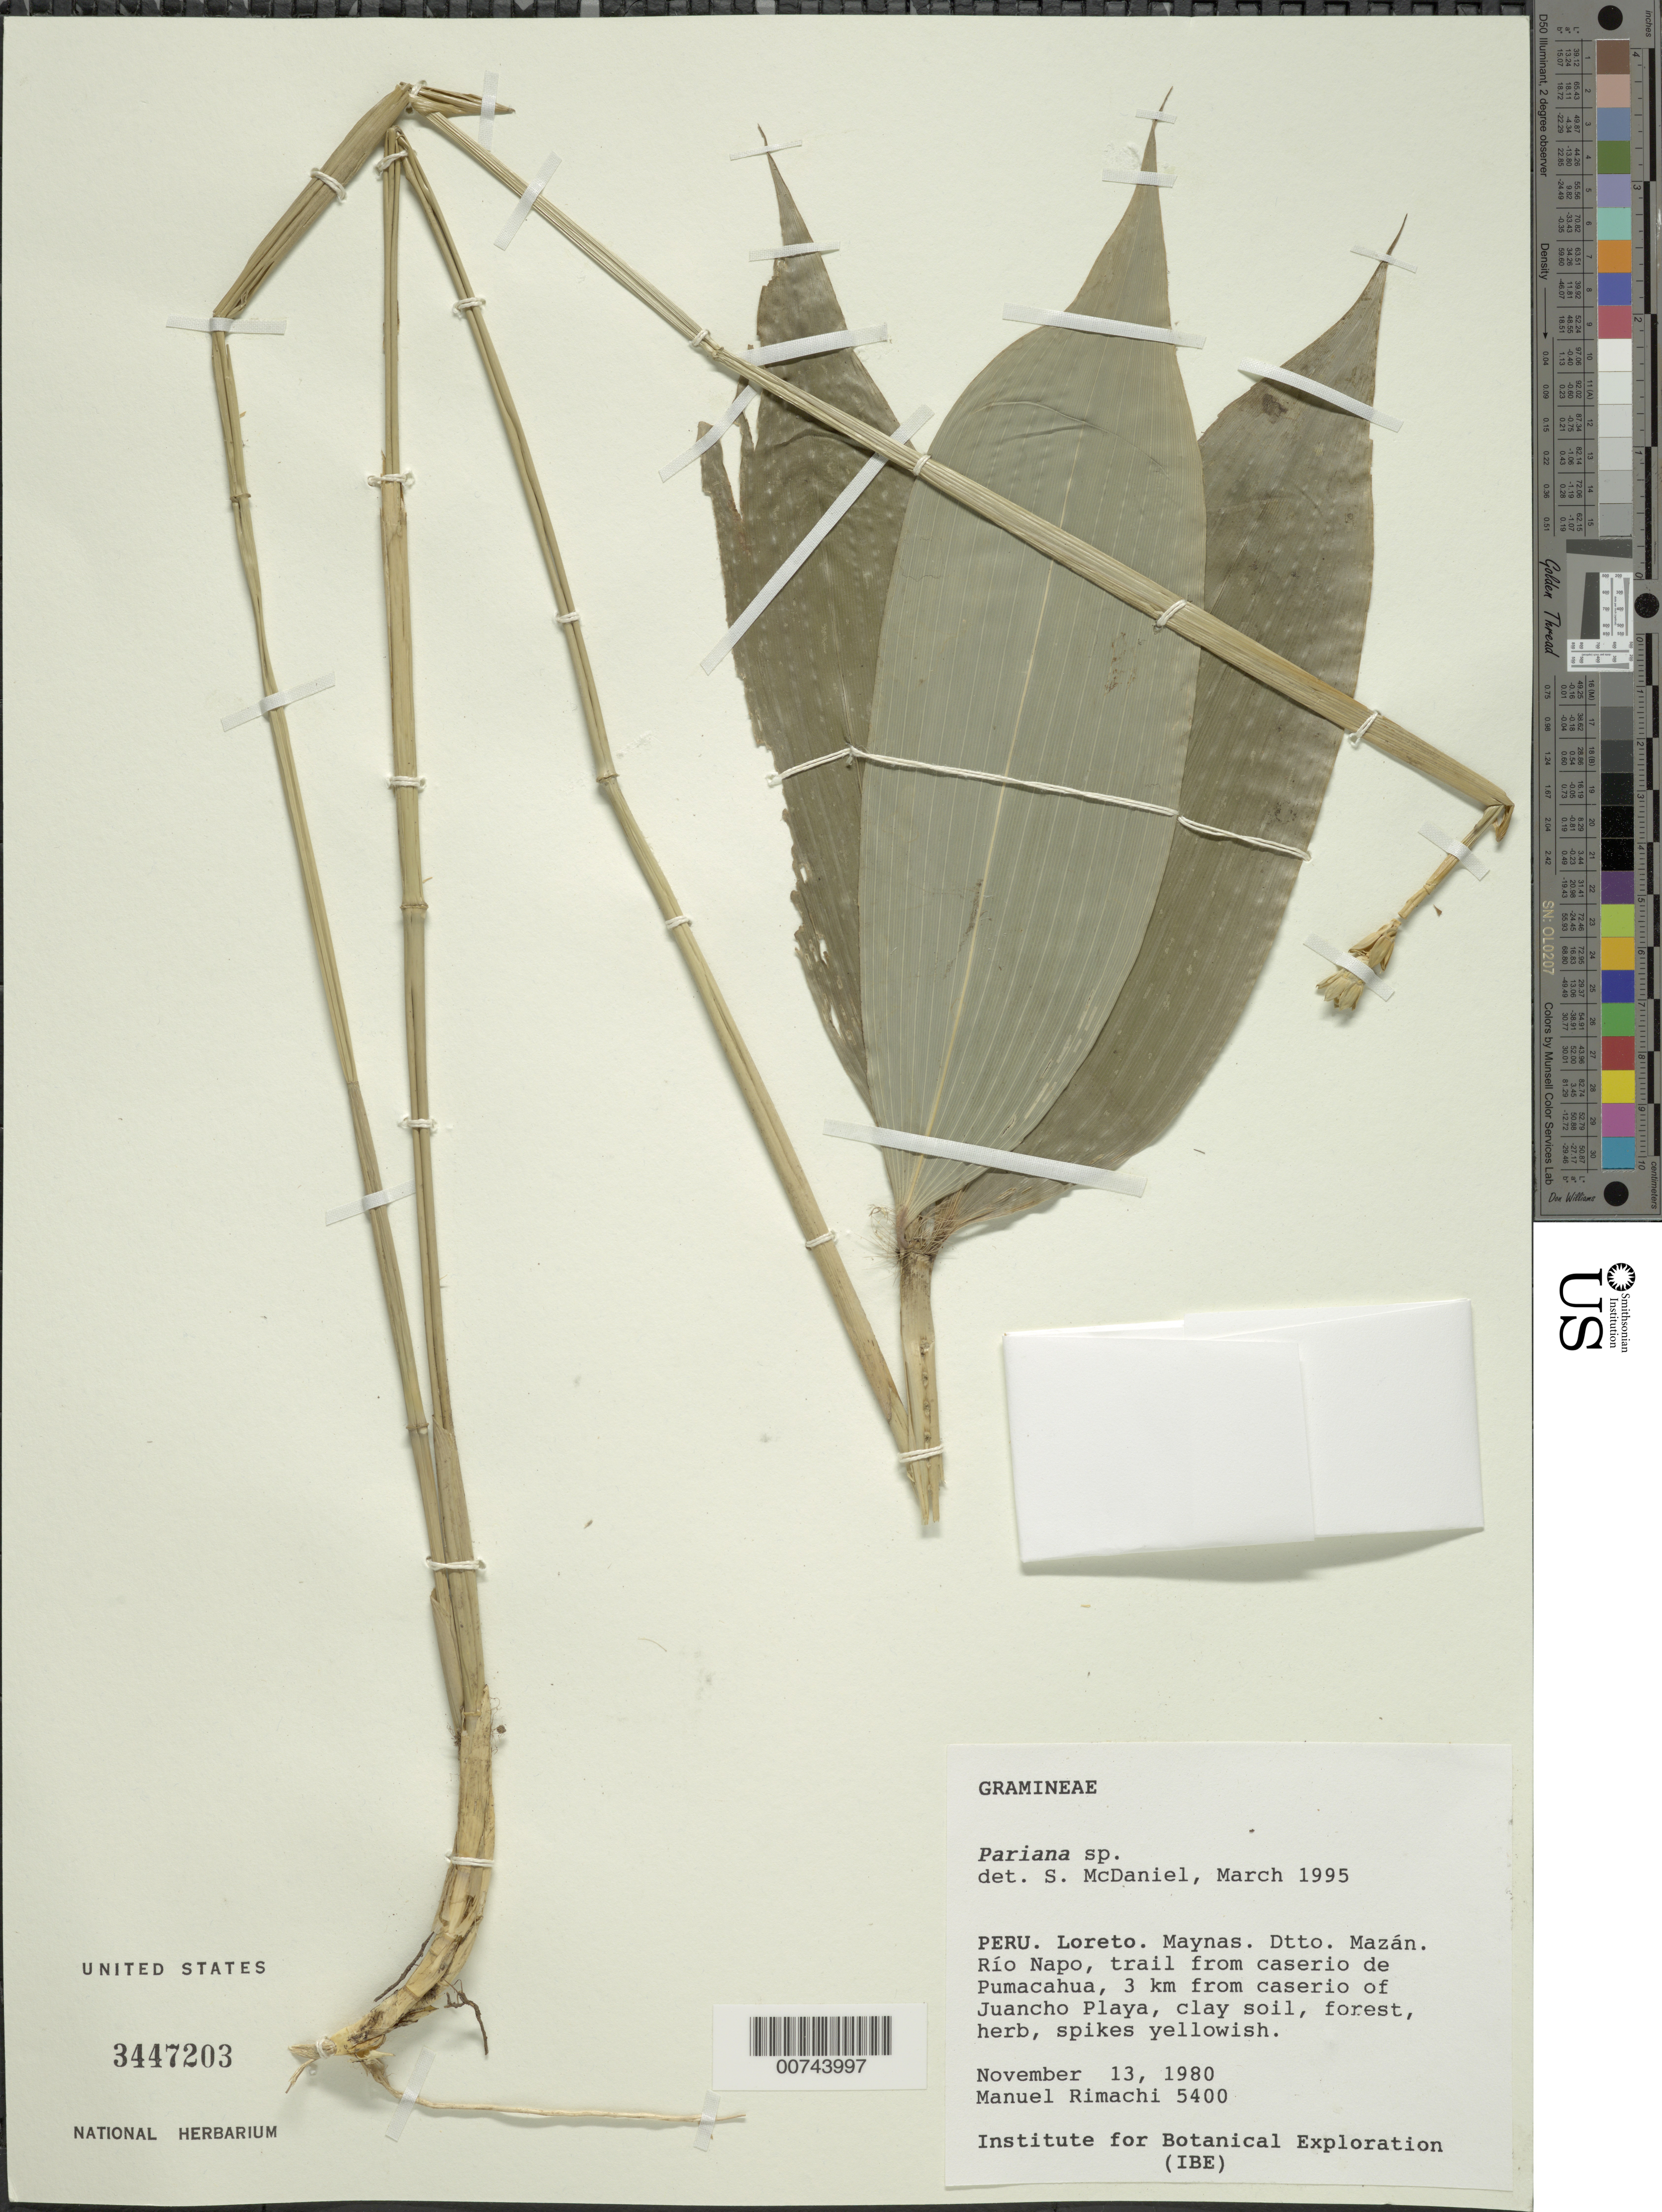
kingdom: Plantae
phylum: Tracheophyta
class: Liliopsida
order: Poales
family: Poaceae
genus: Pariana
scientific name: Pariana sp.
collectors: M. Rimachi Y.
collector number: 5400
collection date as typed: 13 Nov 1980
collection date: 1980-11-13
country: Peru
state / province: Loreto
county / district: Maynas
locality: Mazan, Rio Napo, Pumacahua, Juancho Playa.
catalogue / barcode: US 3447203